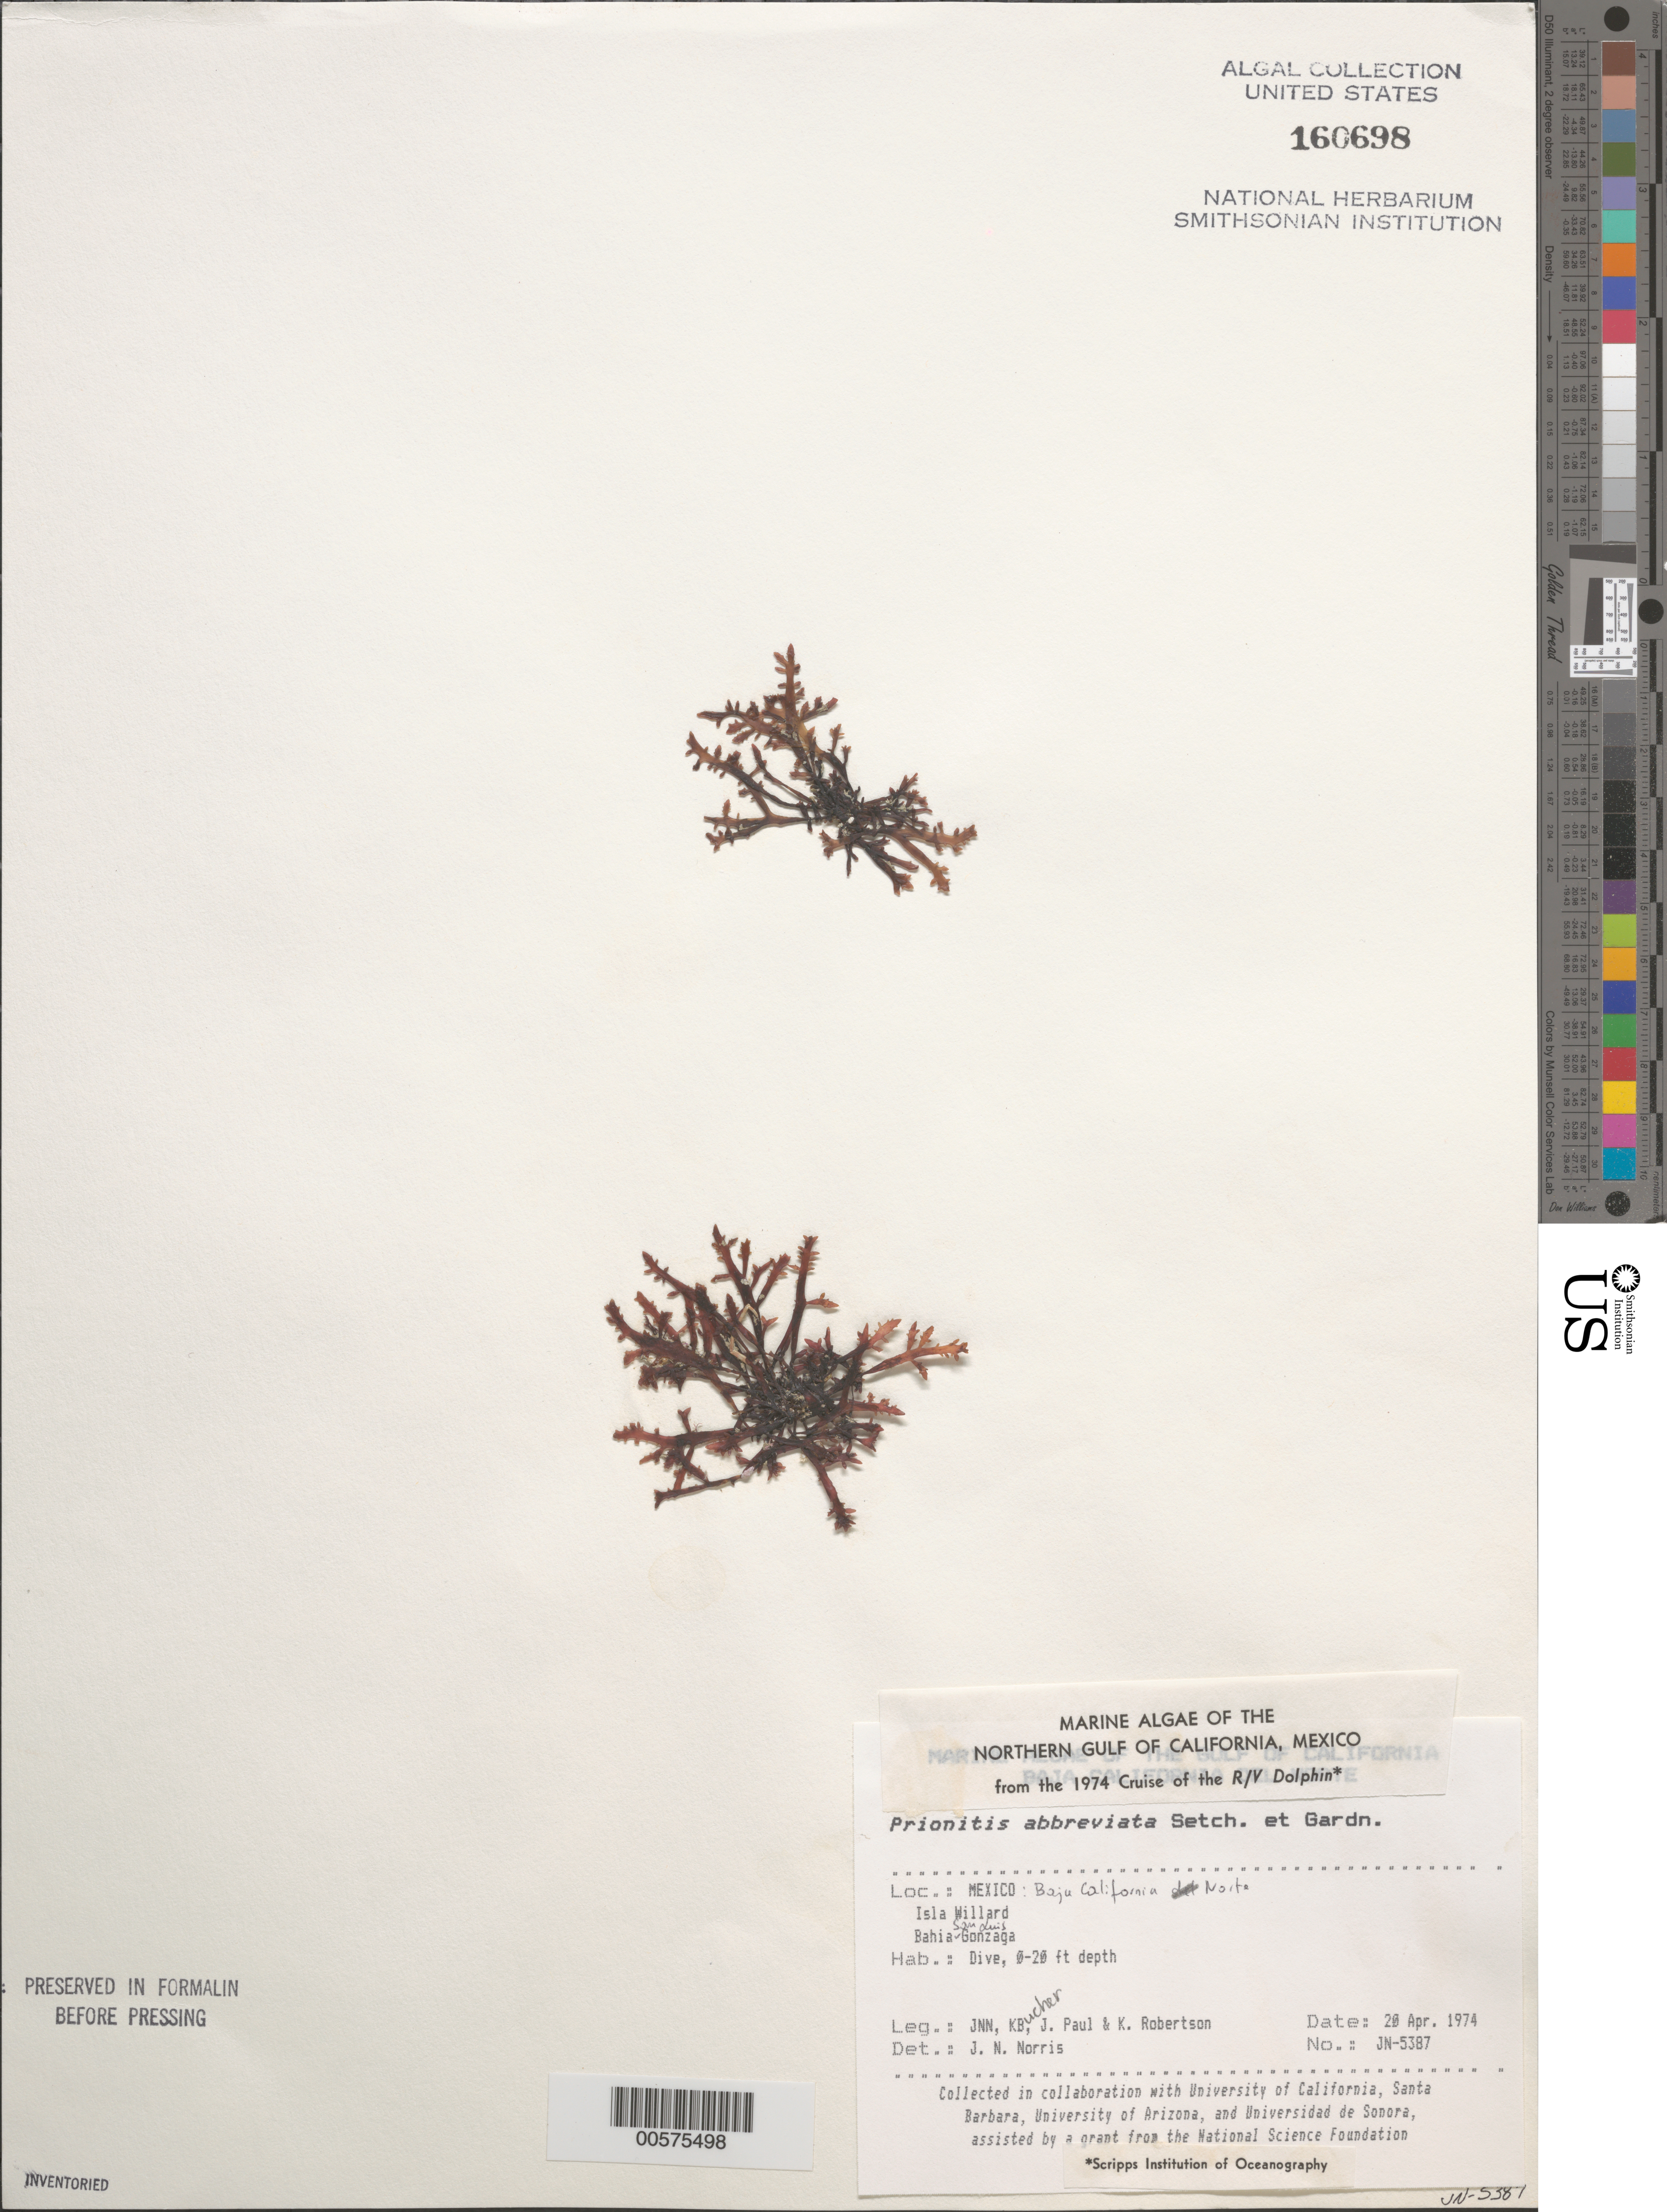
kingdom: Plantae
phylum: Rhodophyta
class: Florideophyceae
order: Cryptonemiales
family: Cryptonemiaceae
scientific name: Prionitis abbreviata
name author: Setchell & N.L. Gardner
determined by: Norris, James N.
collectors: J. N. Norris, K. E. Bucher, J. Paul & K. Robertson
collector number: JN-5387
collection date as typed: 20 Apr 1974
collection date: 1974-04-20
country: Mexico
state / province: Baja California Norte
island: Isla Willard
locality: Bahia San Luis Gonzaga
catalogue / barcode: US 160698